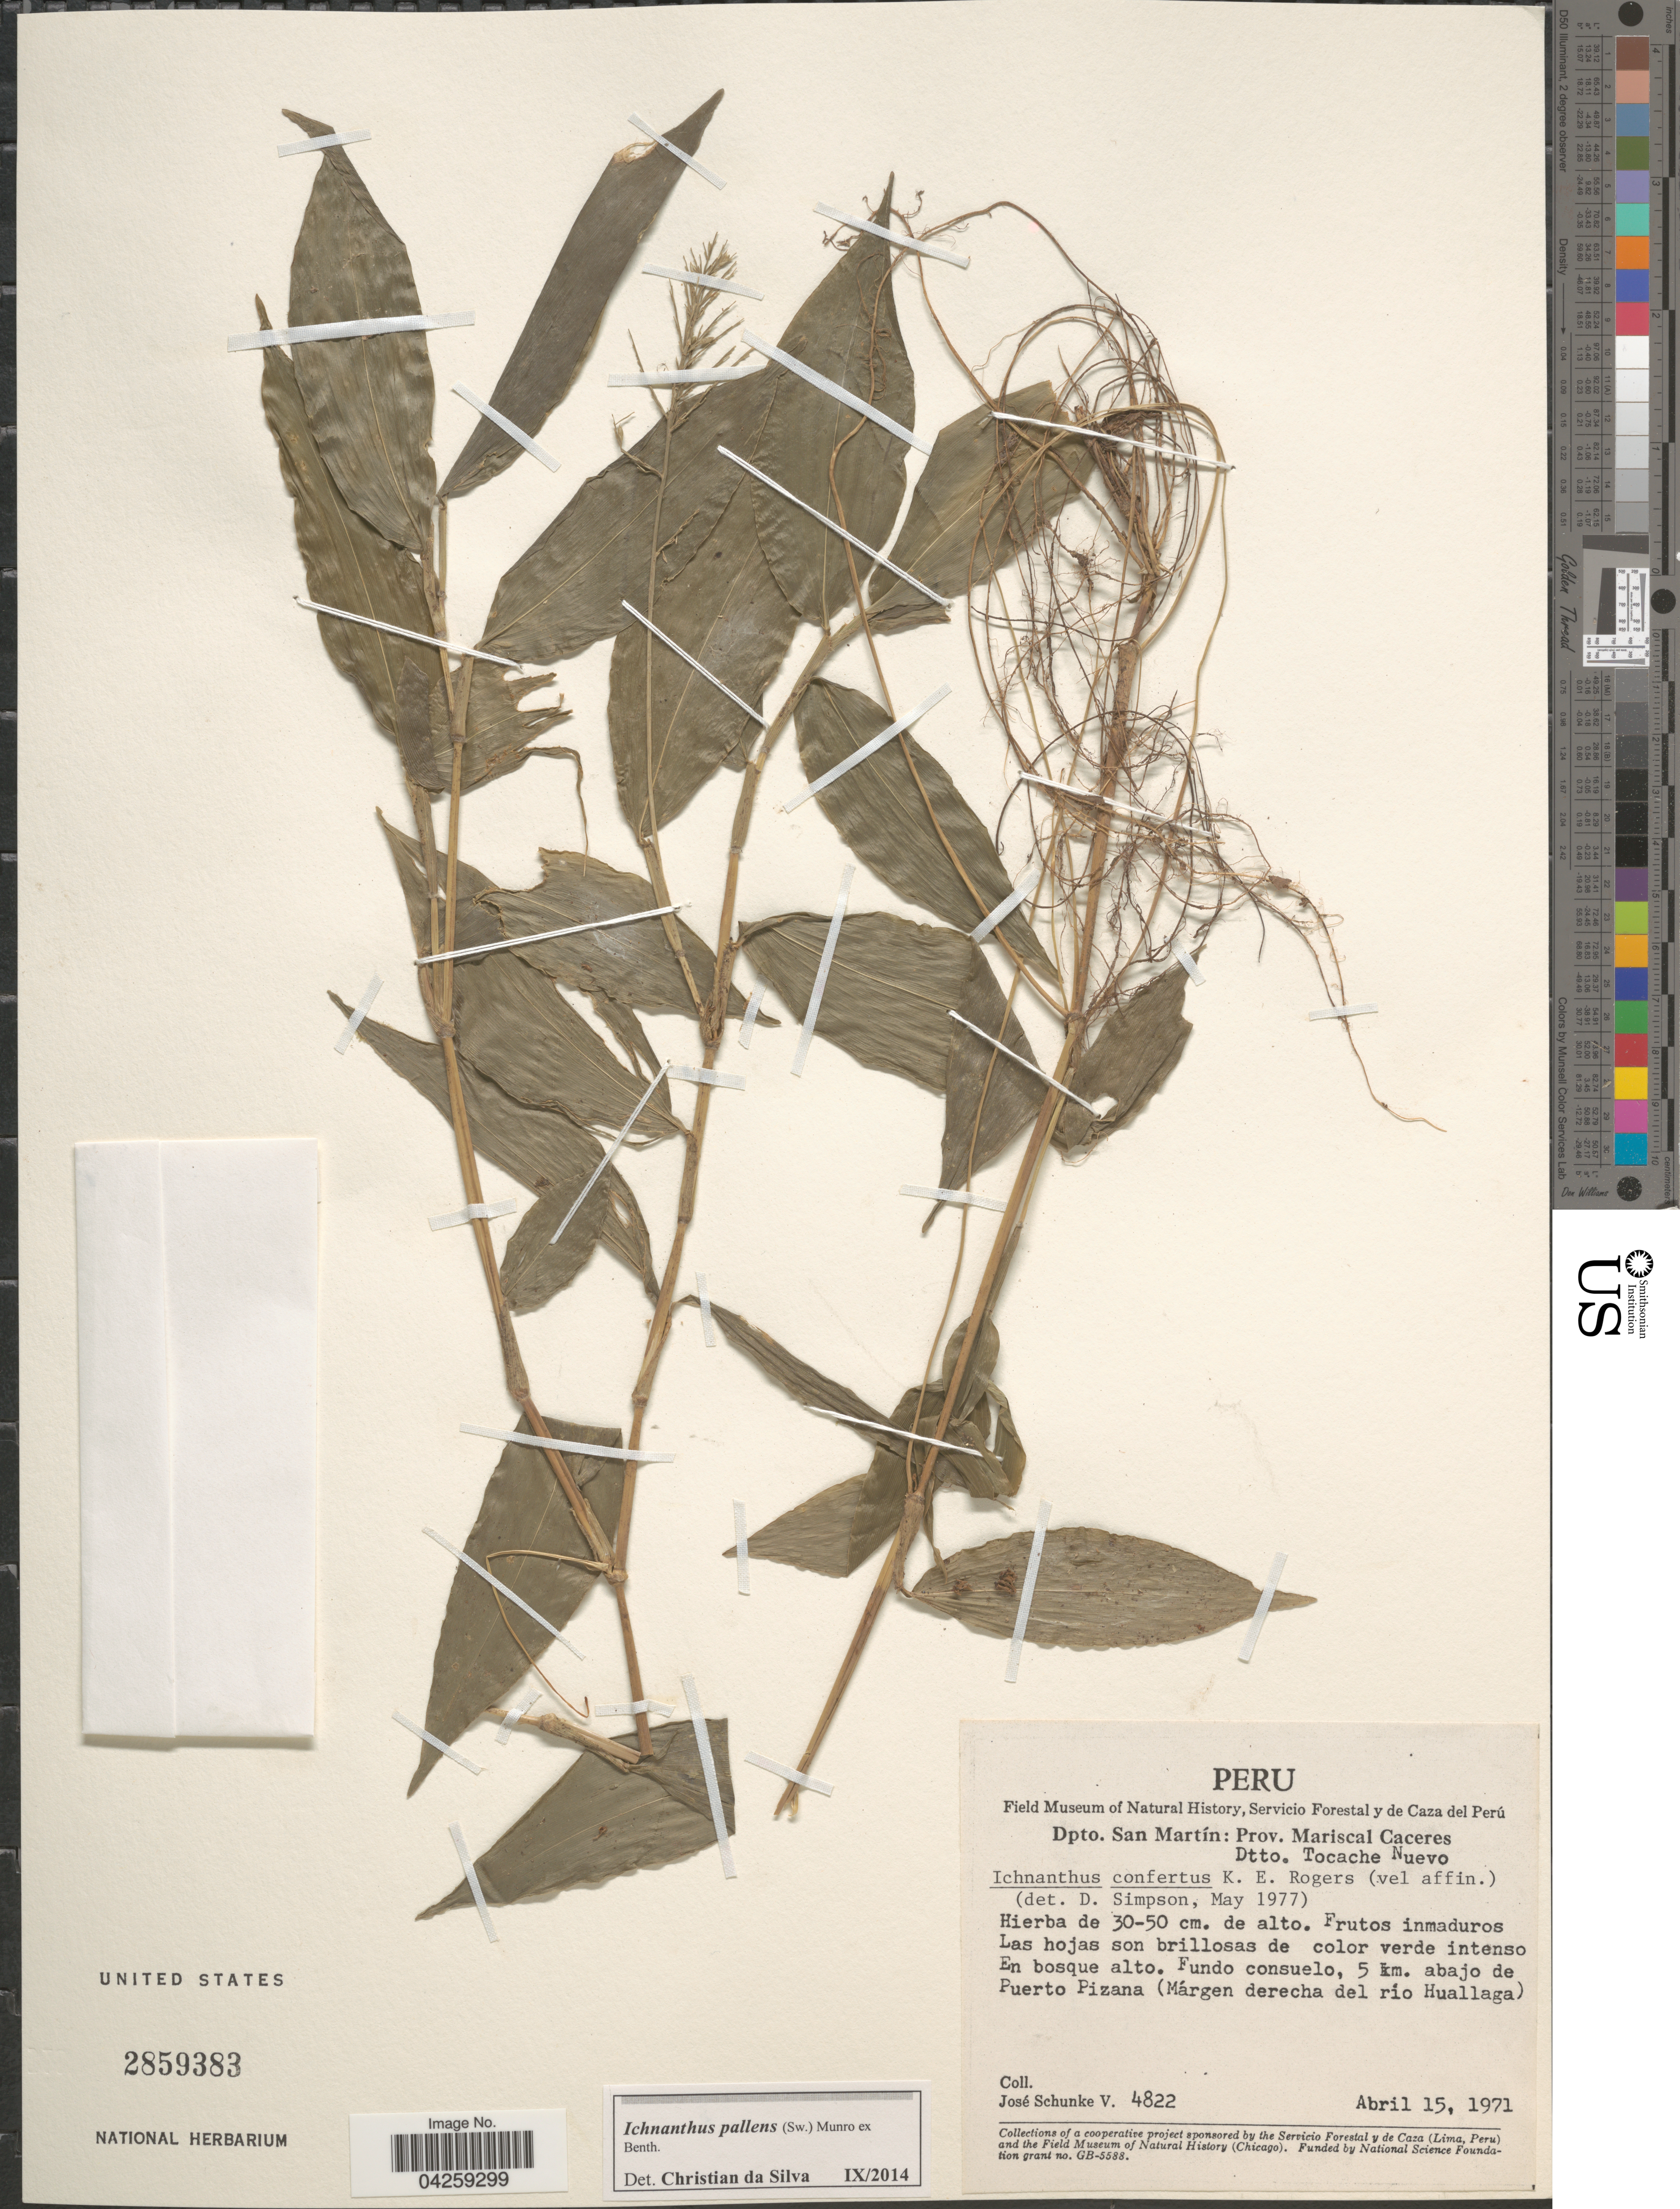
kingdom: Plantae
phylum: Tracheophyta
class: Liliopsida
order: Poales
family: Poaceae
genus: Ichnanthus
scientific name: Ichnanthus pallens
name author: (Sw.) Munro ex Benth.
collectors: J. Schunke Vigo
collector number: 4822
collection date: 1971-04-15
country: Peru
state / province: San Martín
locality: Dpto. San Martín: Prov. Mariscal caceres. Dtto. Tocache Nuevo. Las hojas son brillosas de color verde intenso En bosque alto. Fundo consuelo, 5 km. abajo de Puerto Pizana (Márgen derecha del río Huallaga).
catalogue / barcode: US 2859383